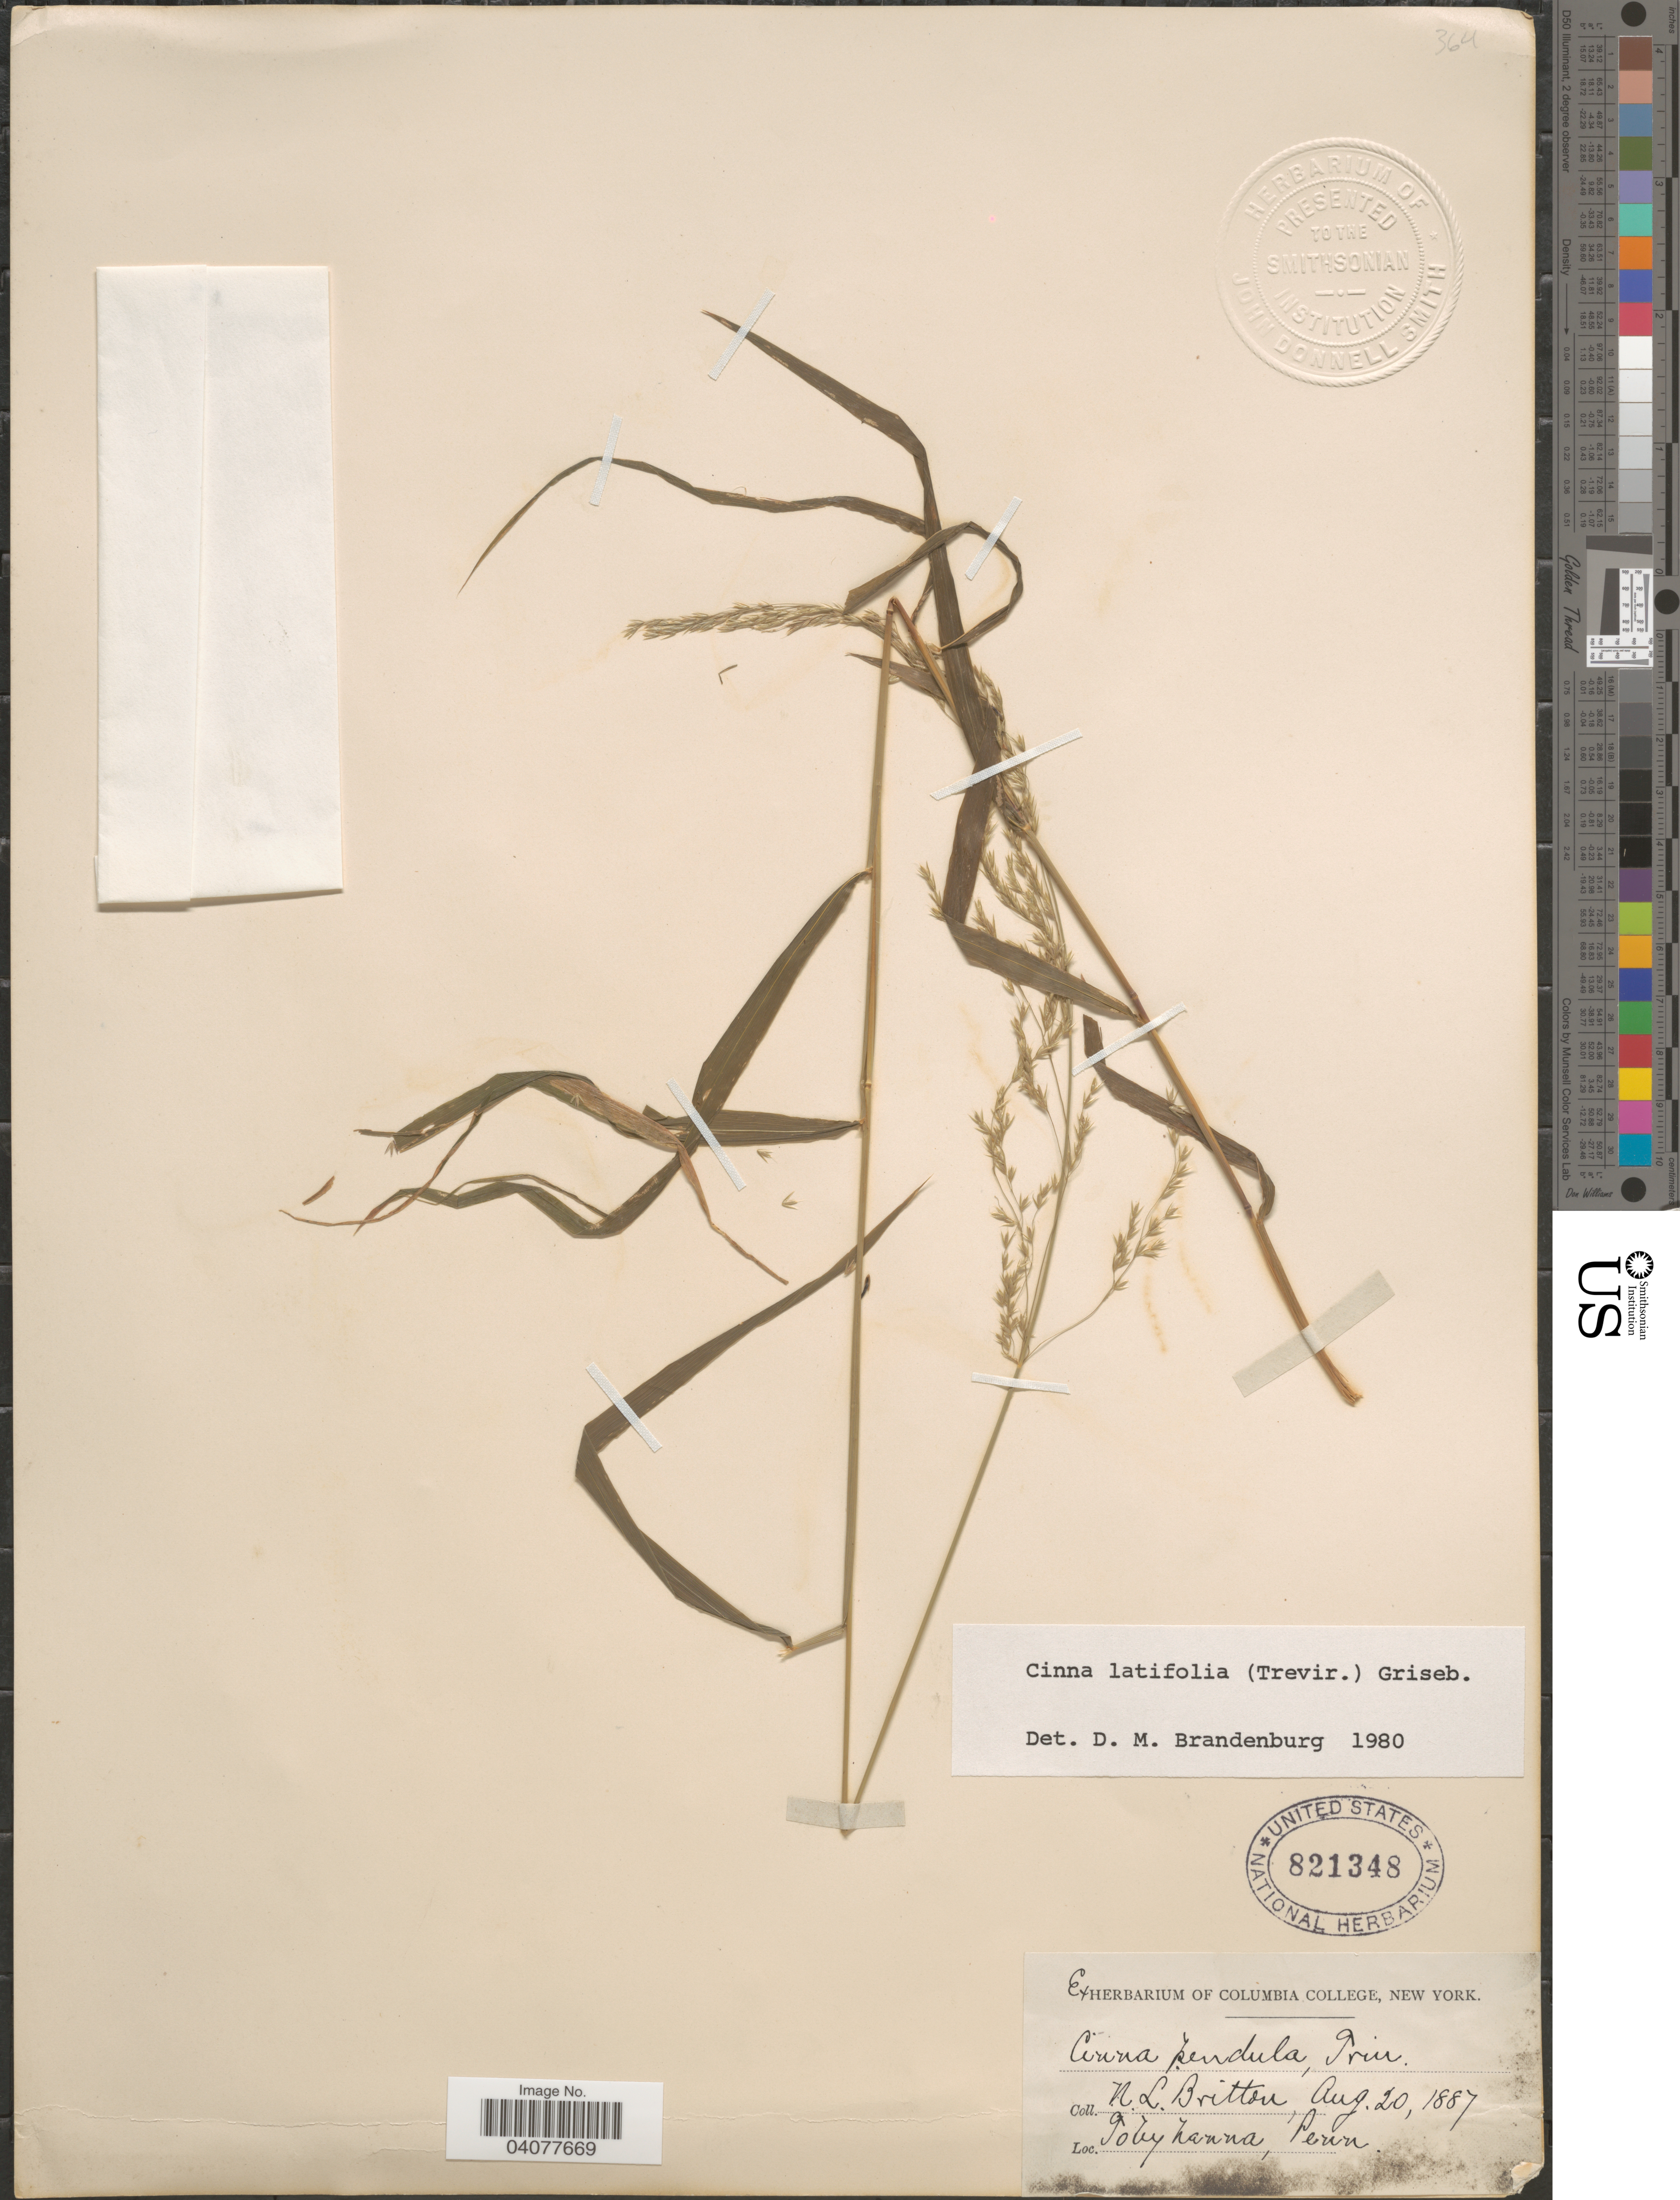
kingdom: Plantae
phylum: Tracheophyta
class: Liliopsida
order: Poales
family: Poaceae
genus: Cinna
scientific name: Cinna latifolia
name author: (Trevir. ex Goeppert) Griseb.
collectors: Mrs. N. L. Britton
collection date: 1887-08-20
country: United States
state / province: Pennsylvania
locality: Tobyhanna.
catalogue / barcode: US 821348